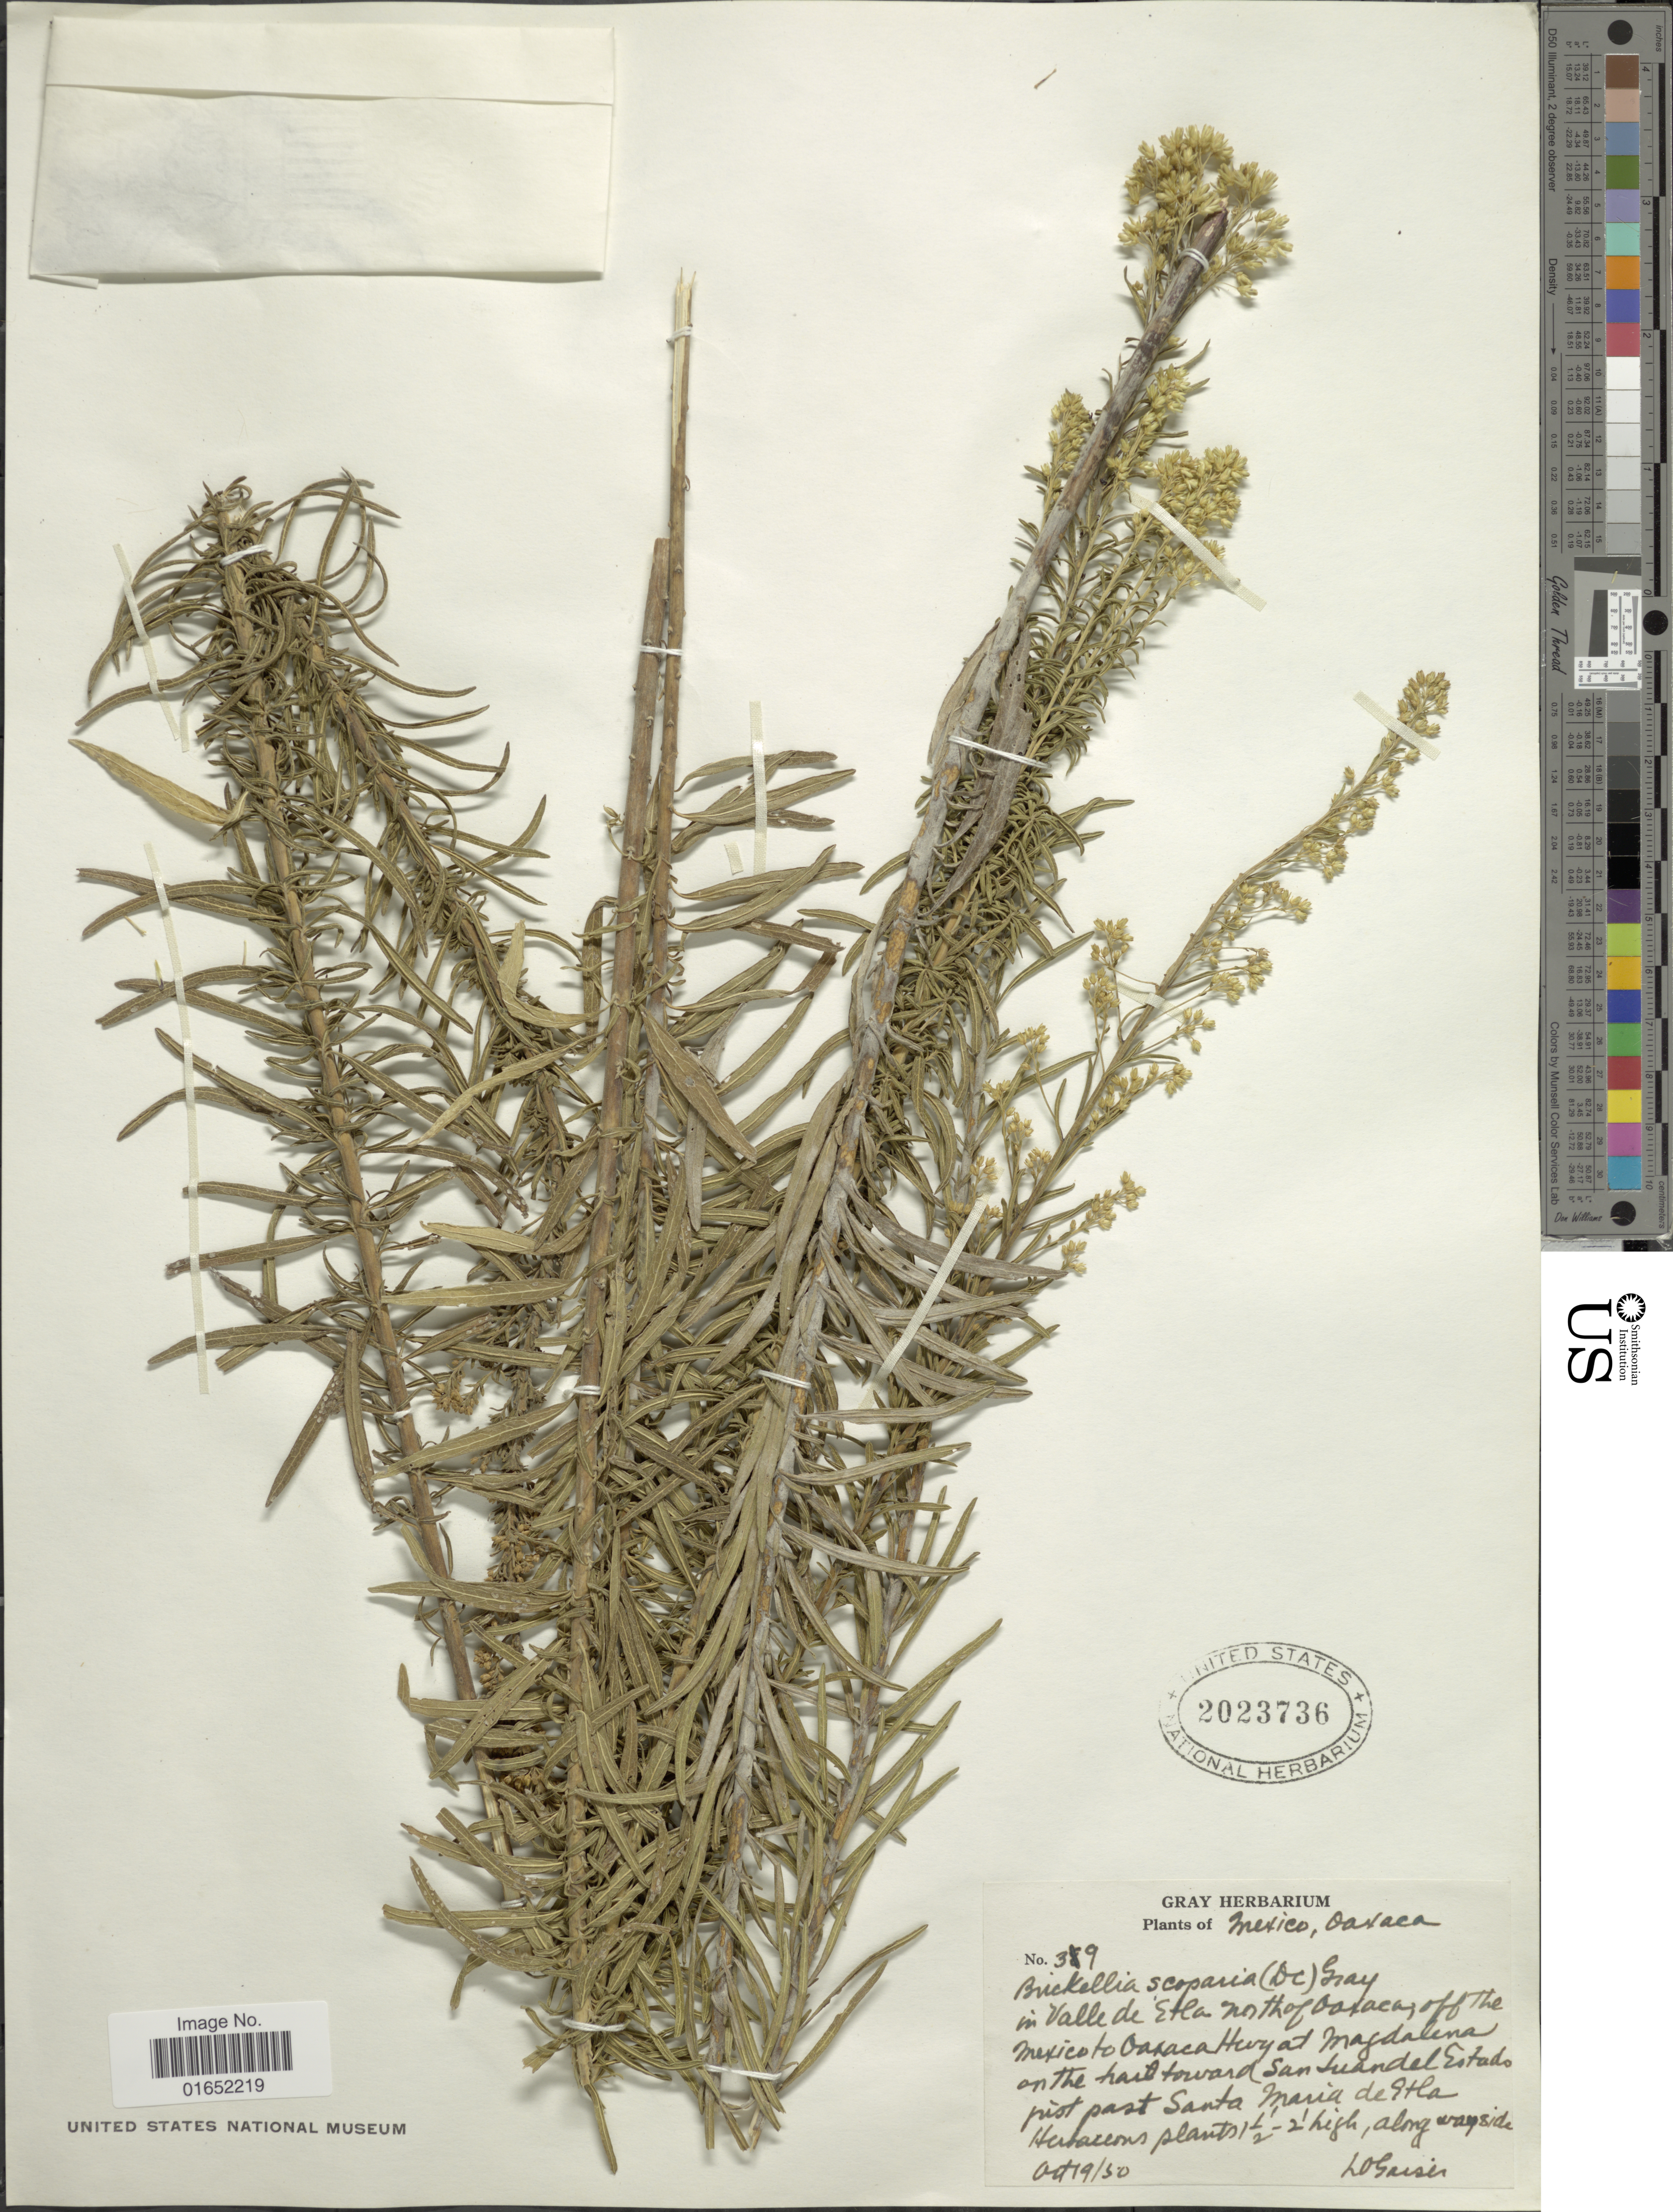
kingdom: Plantae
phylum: Tracheophyta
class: Magnoliopsida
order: Asterales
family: Asteraceae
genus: Brickellia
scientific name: Brickellia scoparia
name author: (DC.) A. Gray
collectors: L. Gaiser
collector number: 319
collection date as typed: Transcribed d/m/y: 19/10/50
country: Mexico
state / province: Oaxaca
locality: In valle de EtlA north of Oaxaca, off the Mexico to Oaxaca Hwy at Magdalena on the trail between San Juan del Estado just past Santa maria de Etla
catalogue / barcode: US 2023736